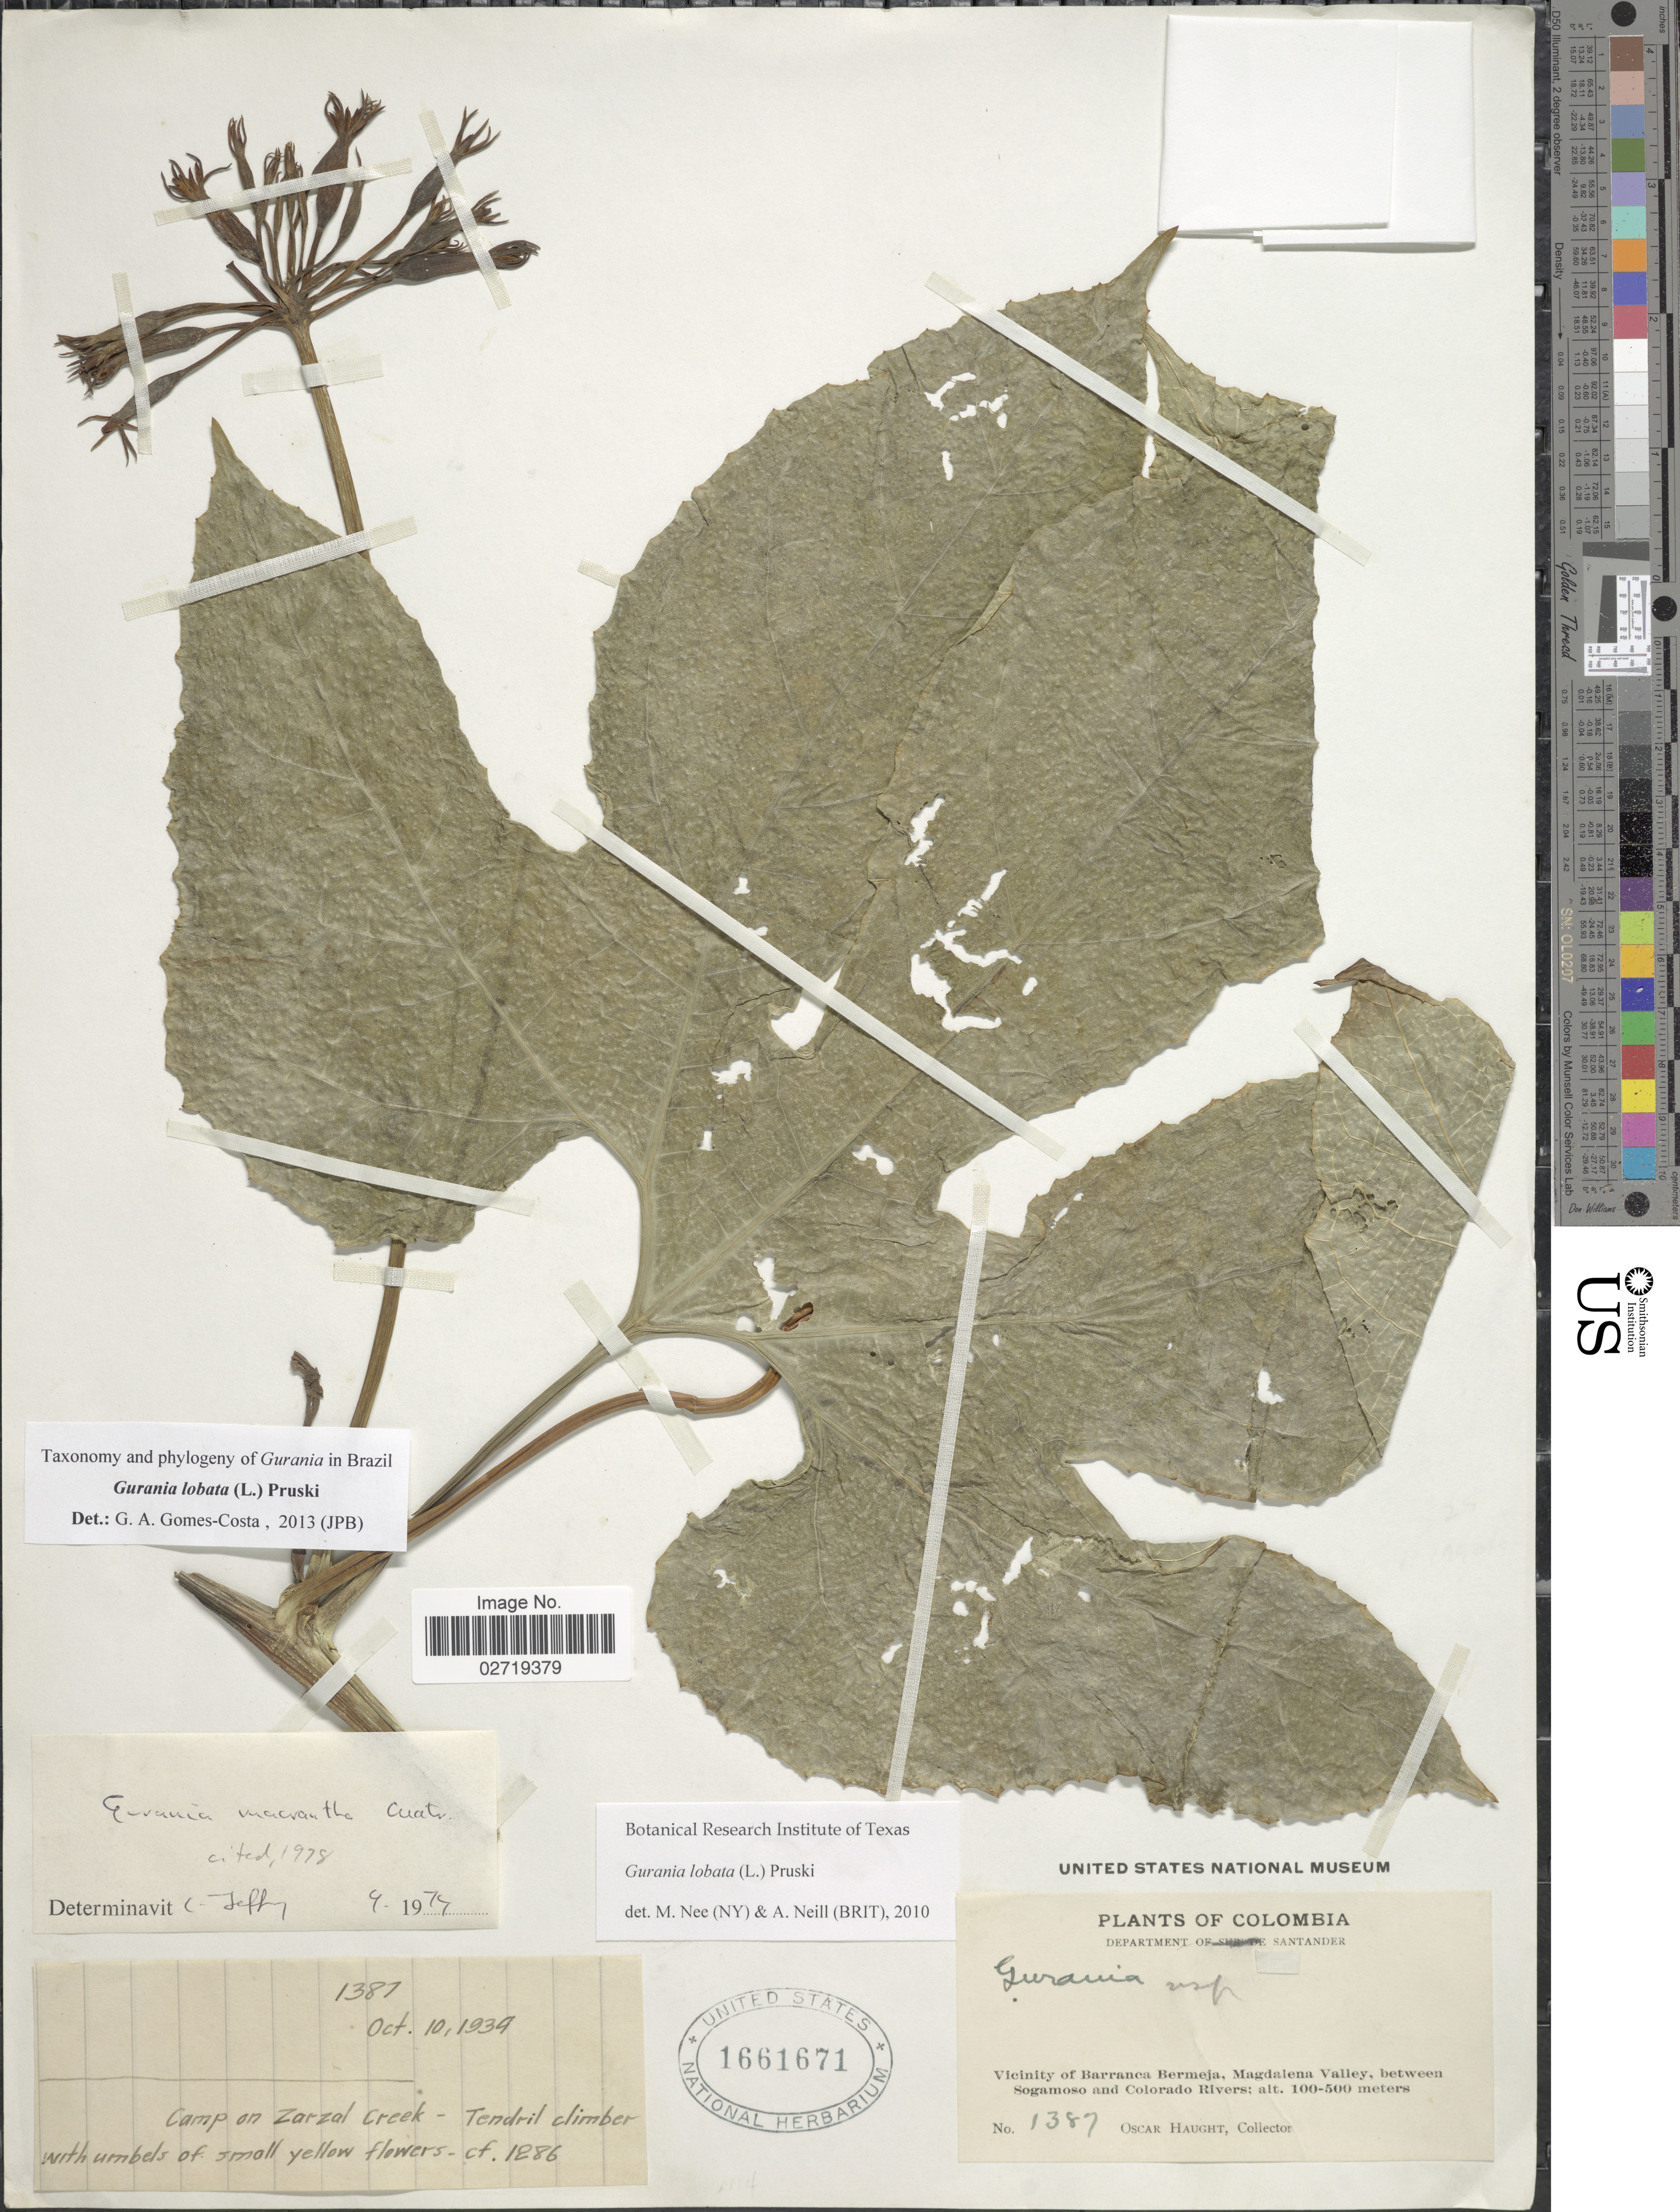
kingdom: Plantae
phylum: Tracheophyta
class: Magnoliopsida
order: Cucurbitales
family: Cucurbitaceae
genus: Gurania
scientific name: Gurania lobata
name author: (L.) Pruski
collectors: O. Haught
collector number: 1387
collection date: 1939-10-10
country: Colombia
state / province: Santander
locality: Department of Santander, Vicinity of Barranca Bermeja, Magdalena Valley, between Sogamoso and Colorado Rivers. Camp on Zarzal Creek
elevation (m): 100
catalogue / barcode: US 1661671